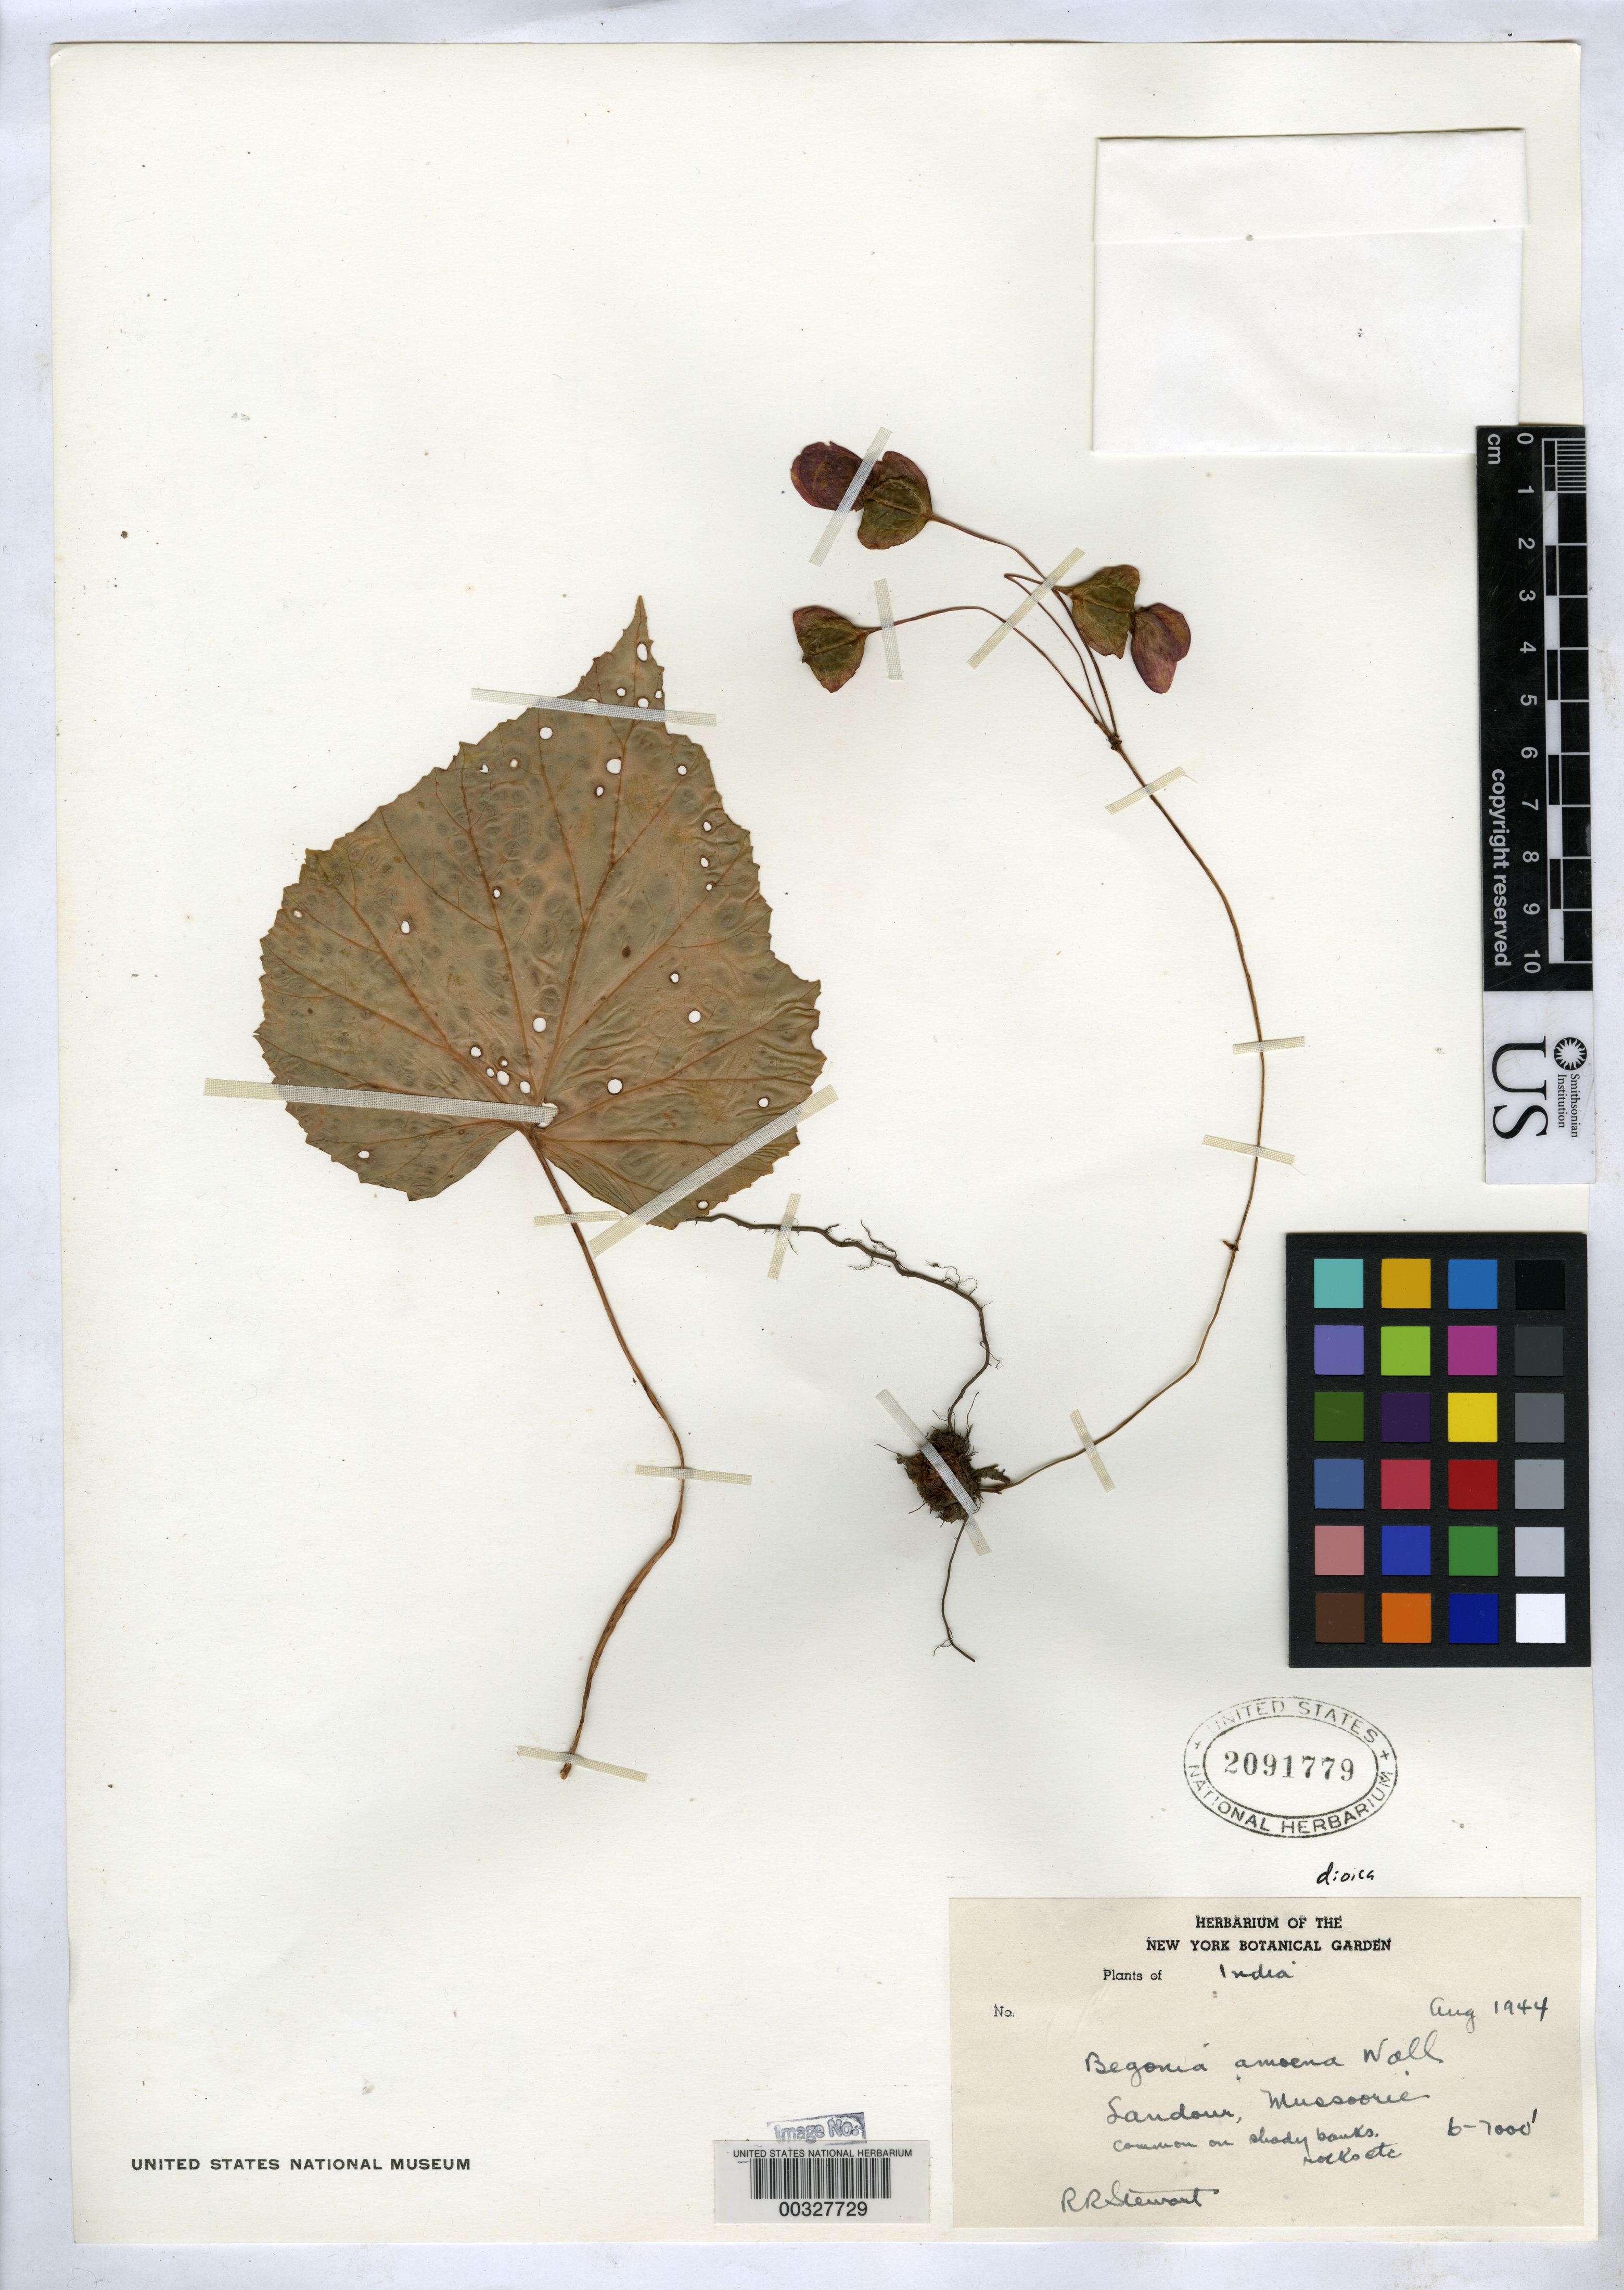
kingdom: Plantae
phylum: Tracheophyta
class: Magnoliopsida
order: Cucurbitales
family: Begoniaceae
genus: Begonia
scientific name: Begonia dioica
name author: Buch.-Ham. ex D. Don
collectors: R. R. Stewart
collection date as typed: Aug 1944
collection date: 1944-08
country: India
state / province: Uttar Pradesh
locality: Landour, mussoorie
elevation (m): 1829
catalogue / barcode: US 2091779